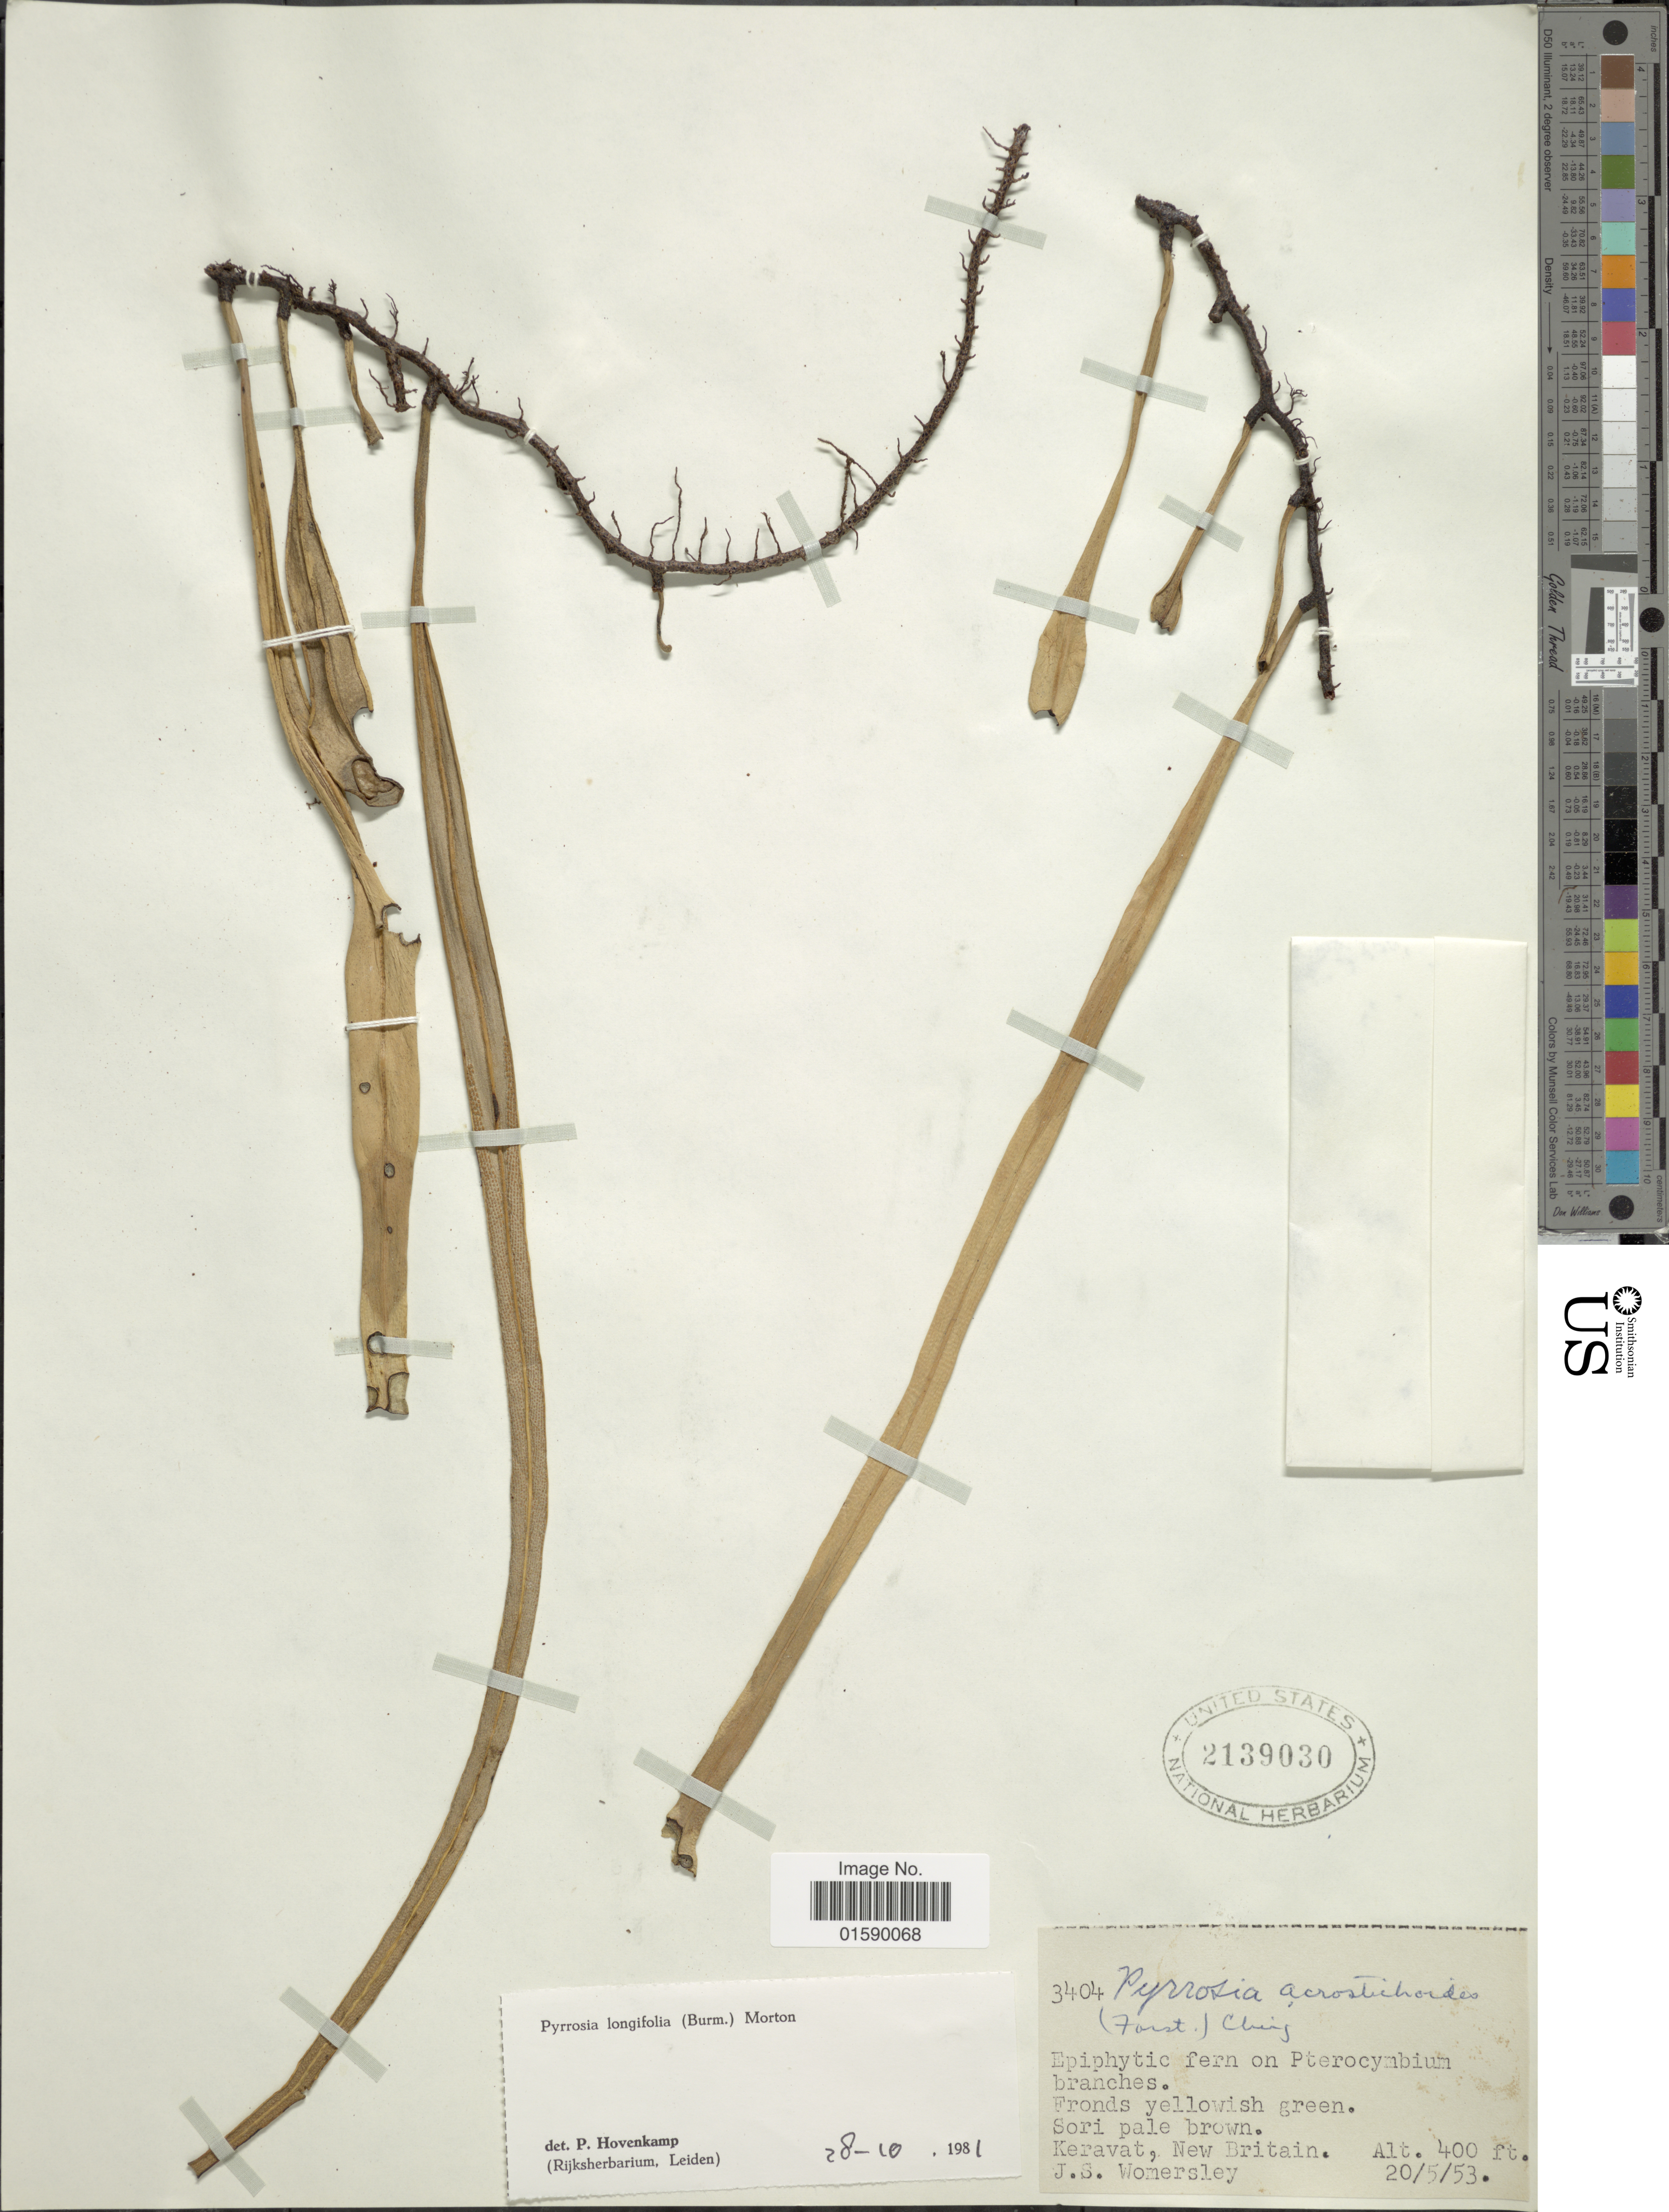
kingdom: Plantae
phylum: Tracheophyta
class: Polypodiopsida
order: Polypodiales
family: Polypodiaceae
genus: Pyrrosia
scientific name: Pyrrosia longifolia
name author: (Burm. f.) C.V. Morton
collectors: J. S. Womersley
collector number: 3404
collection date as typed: Transcribed d/m/y: 20/5/53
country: Papua New Guinea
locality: Keravat, New Britain.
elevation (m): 122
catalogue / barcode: US 2139030